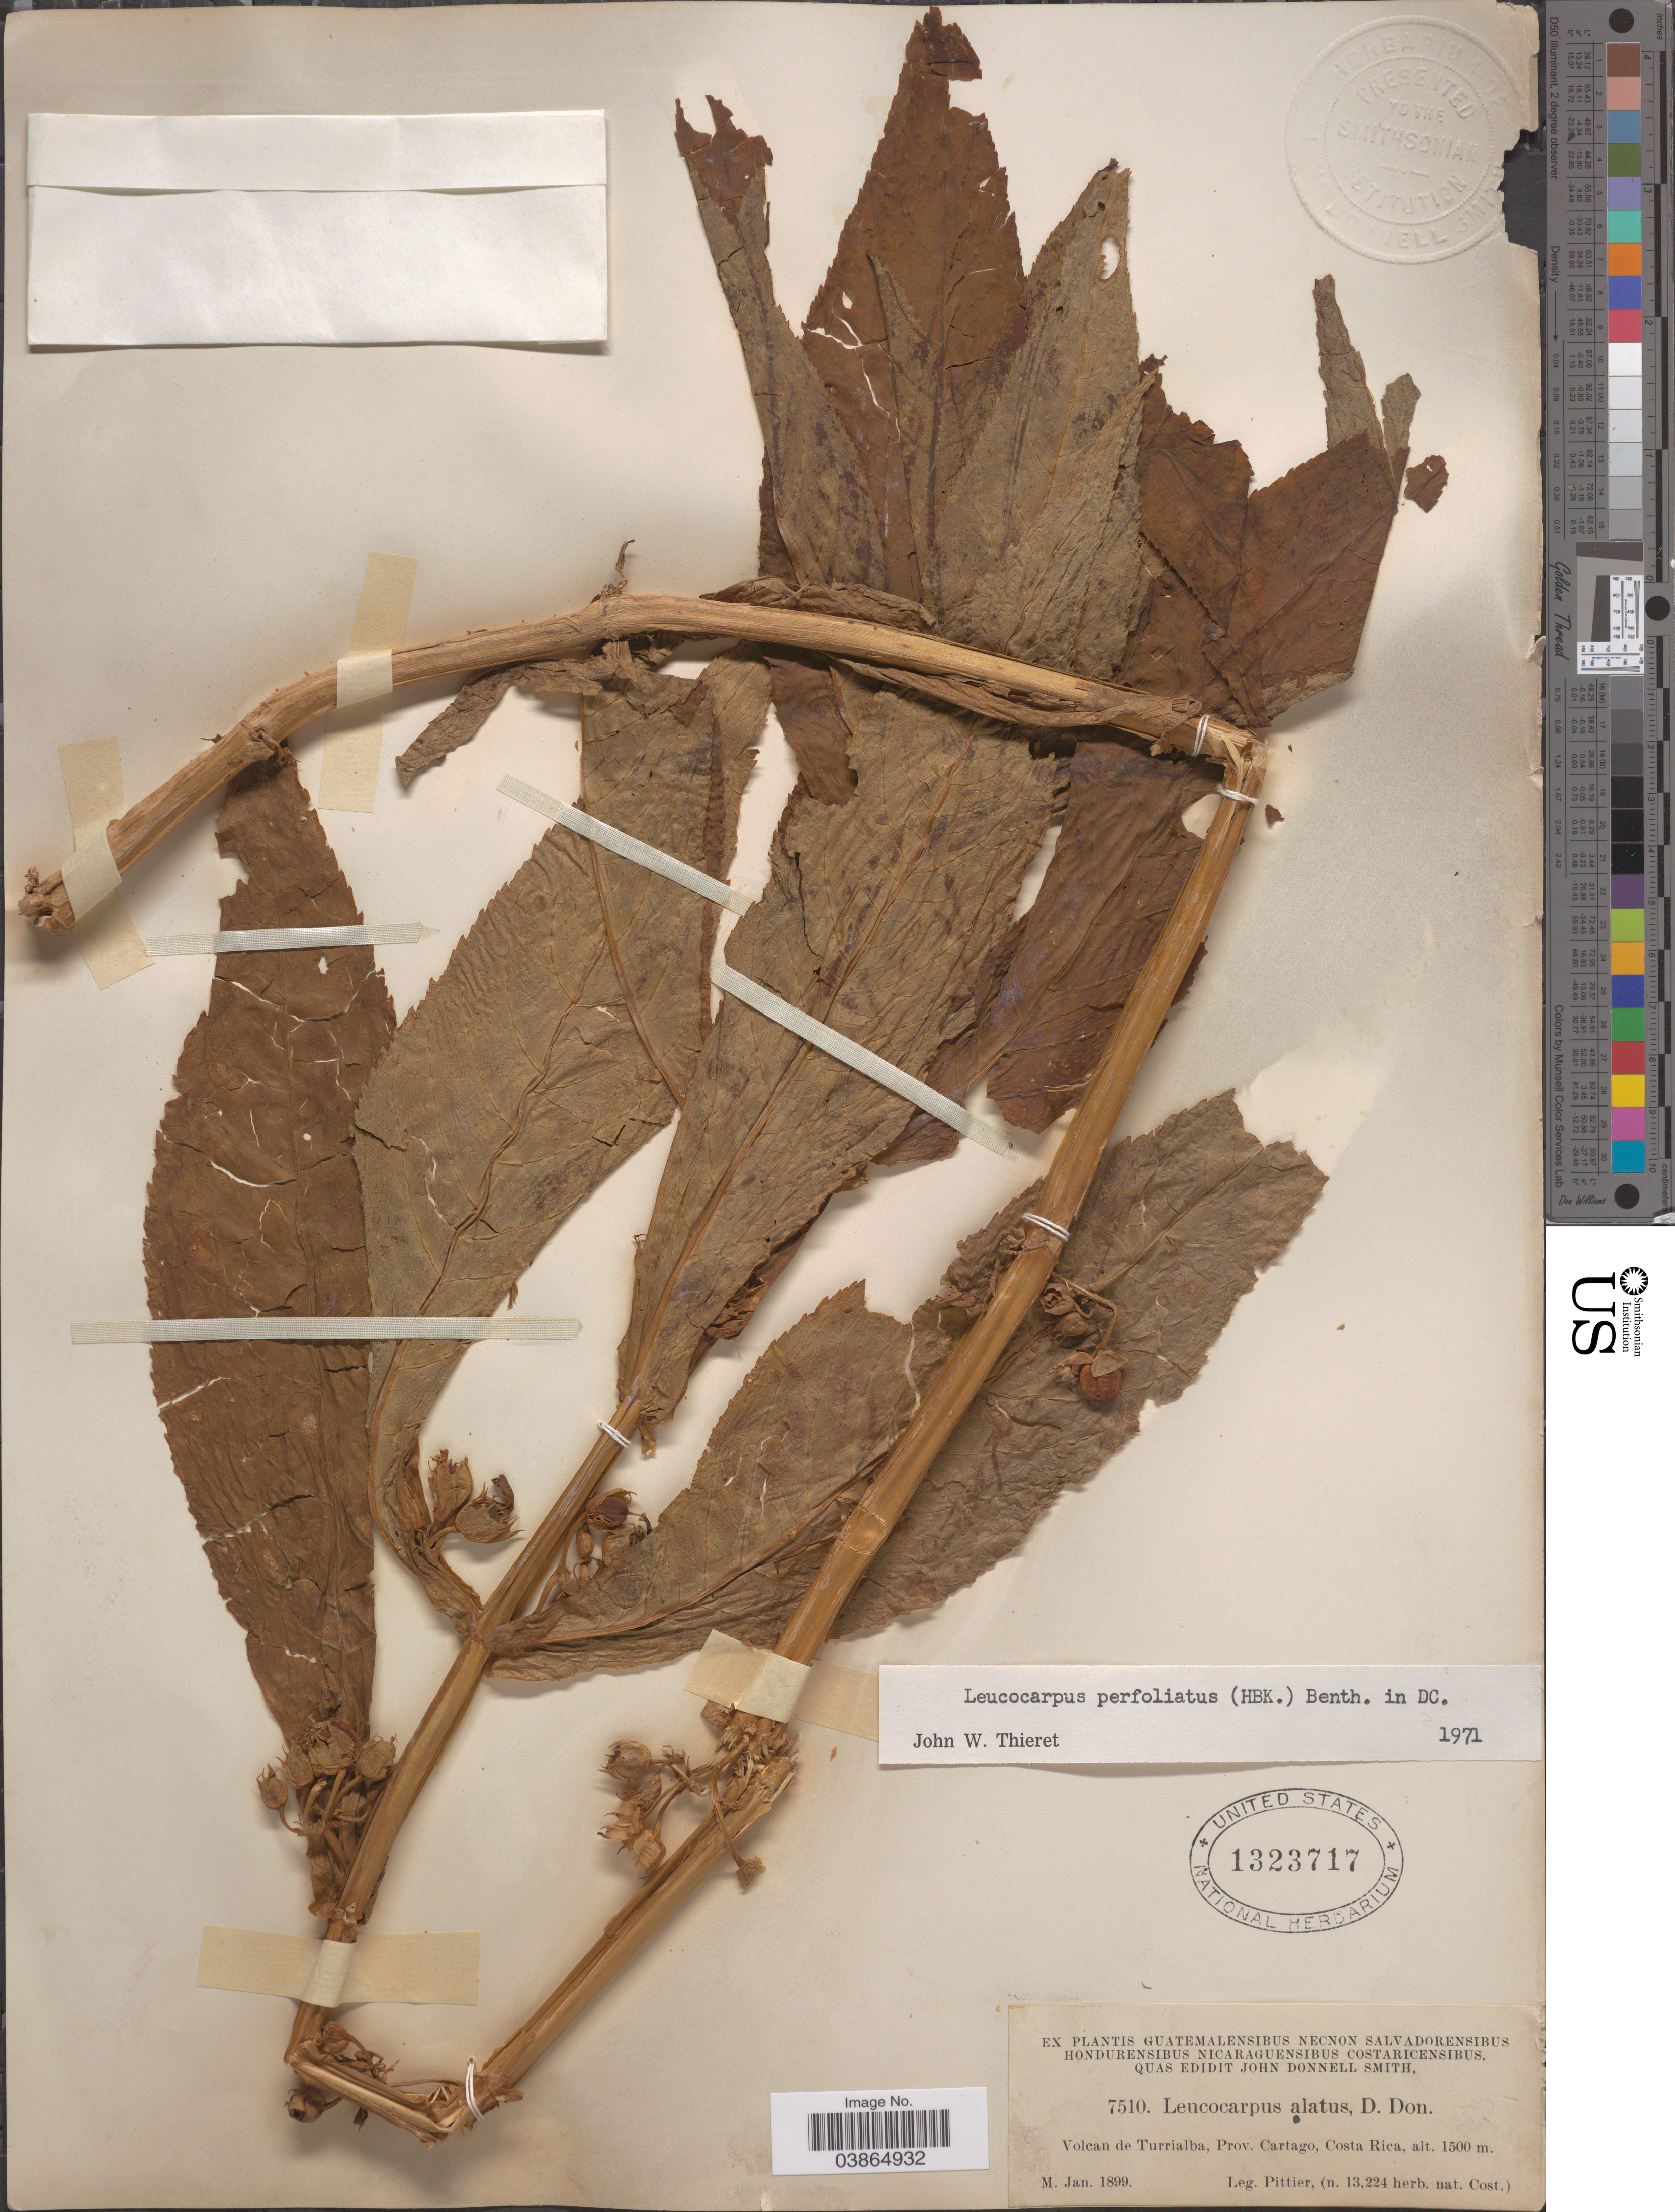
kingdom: Plantae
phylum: Tracheophyta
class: Magnoliopsida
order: Lamiales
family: Phrymaceae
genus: Leucocarpus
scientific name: Leucocarpus perfoliatus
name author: (Kunth) Benth.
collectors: Pittier, --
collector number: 7510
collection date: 1899-01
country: Costa Rica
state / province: Cartago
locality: Volcan de Turrialba.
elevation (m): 1500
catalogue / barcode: US 1323717